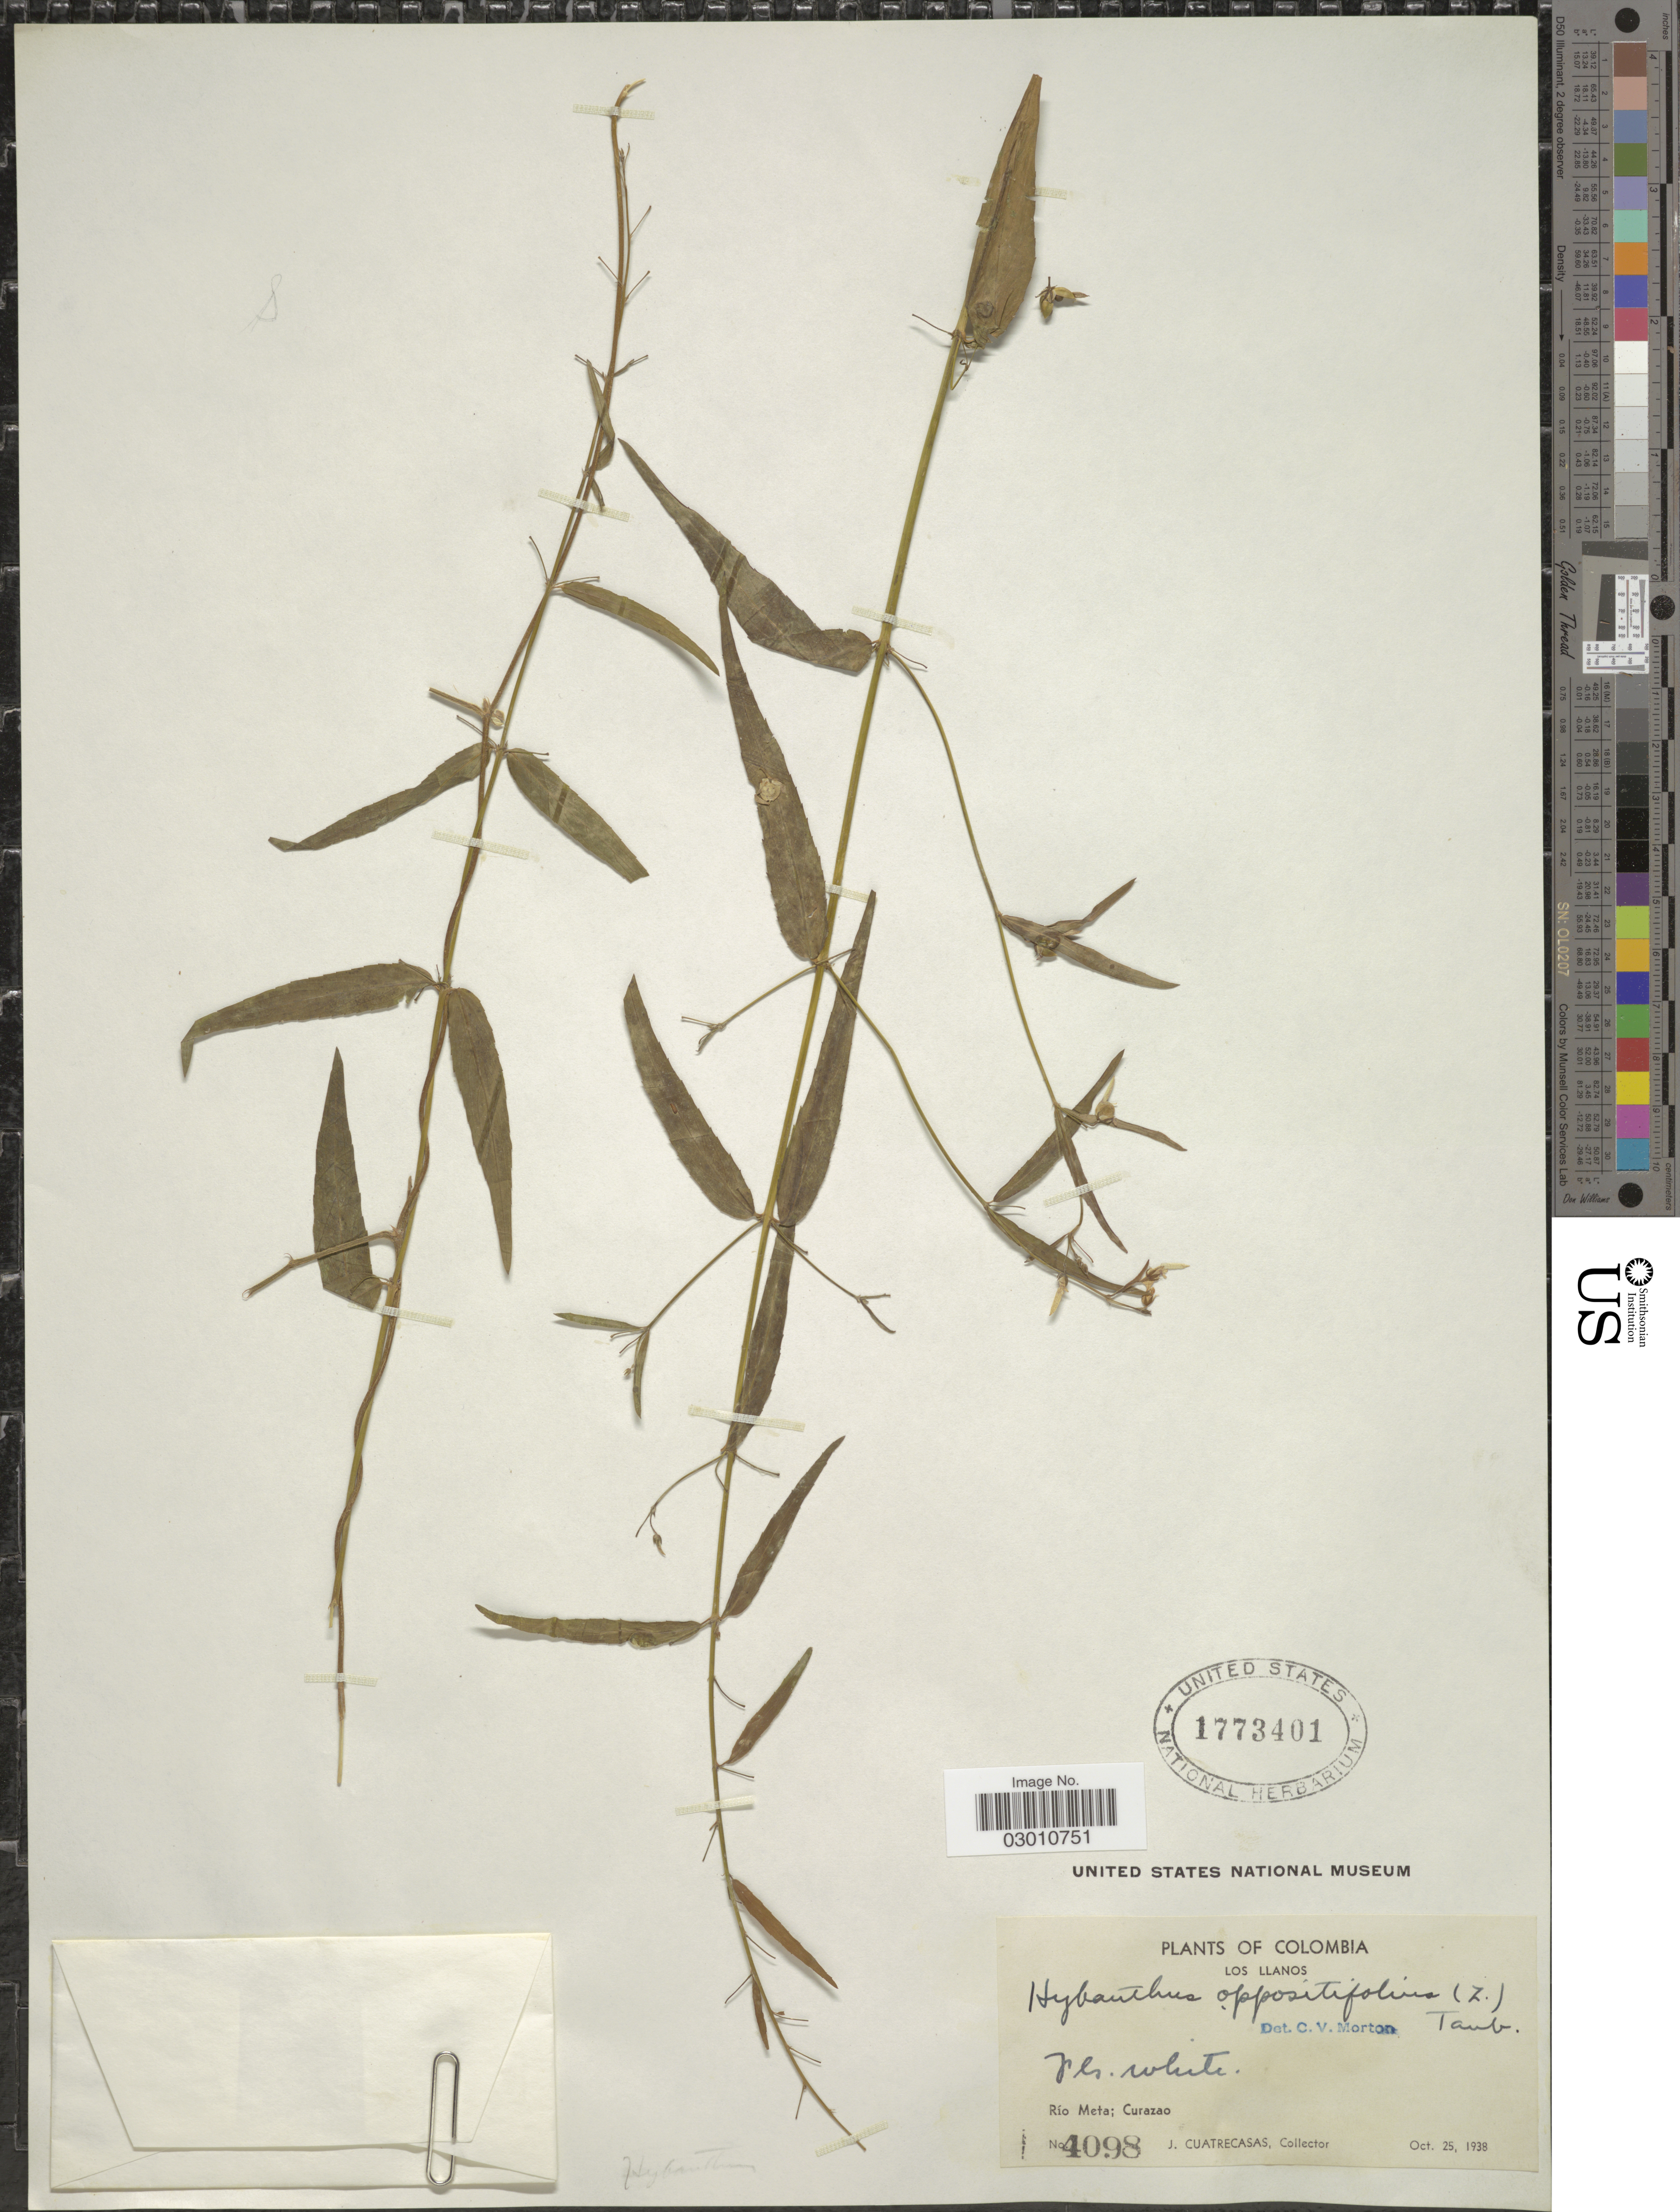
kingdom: Plantae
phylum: Tracheophyta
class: Magnoliopsida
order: Malpighiales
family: Violaceae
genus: Pombalia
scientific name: Pombalia oppositifolia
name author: (L.) Paula-Souza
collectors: J. Cuatrecasas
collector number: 4098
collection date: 1938-10-25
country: Colombia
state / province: Meta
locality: Los Llanos. Río Meta; Curazao.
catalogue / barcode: US 1773401